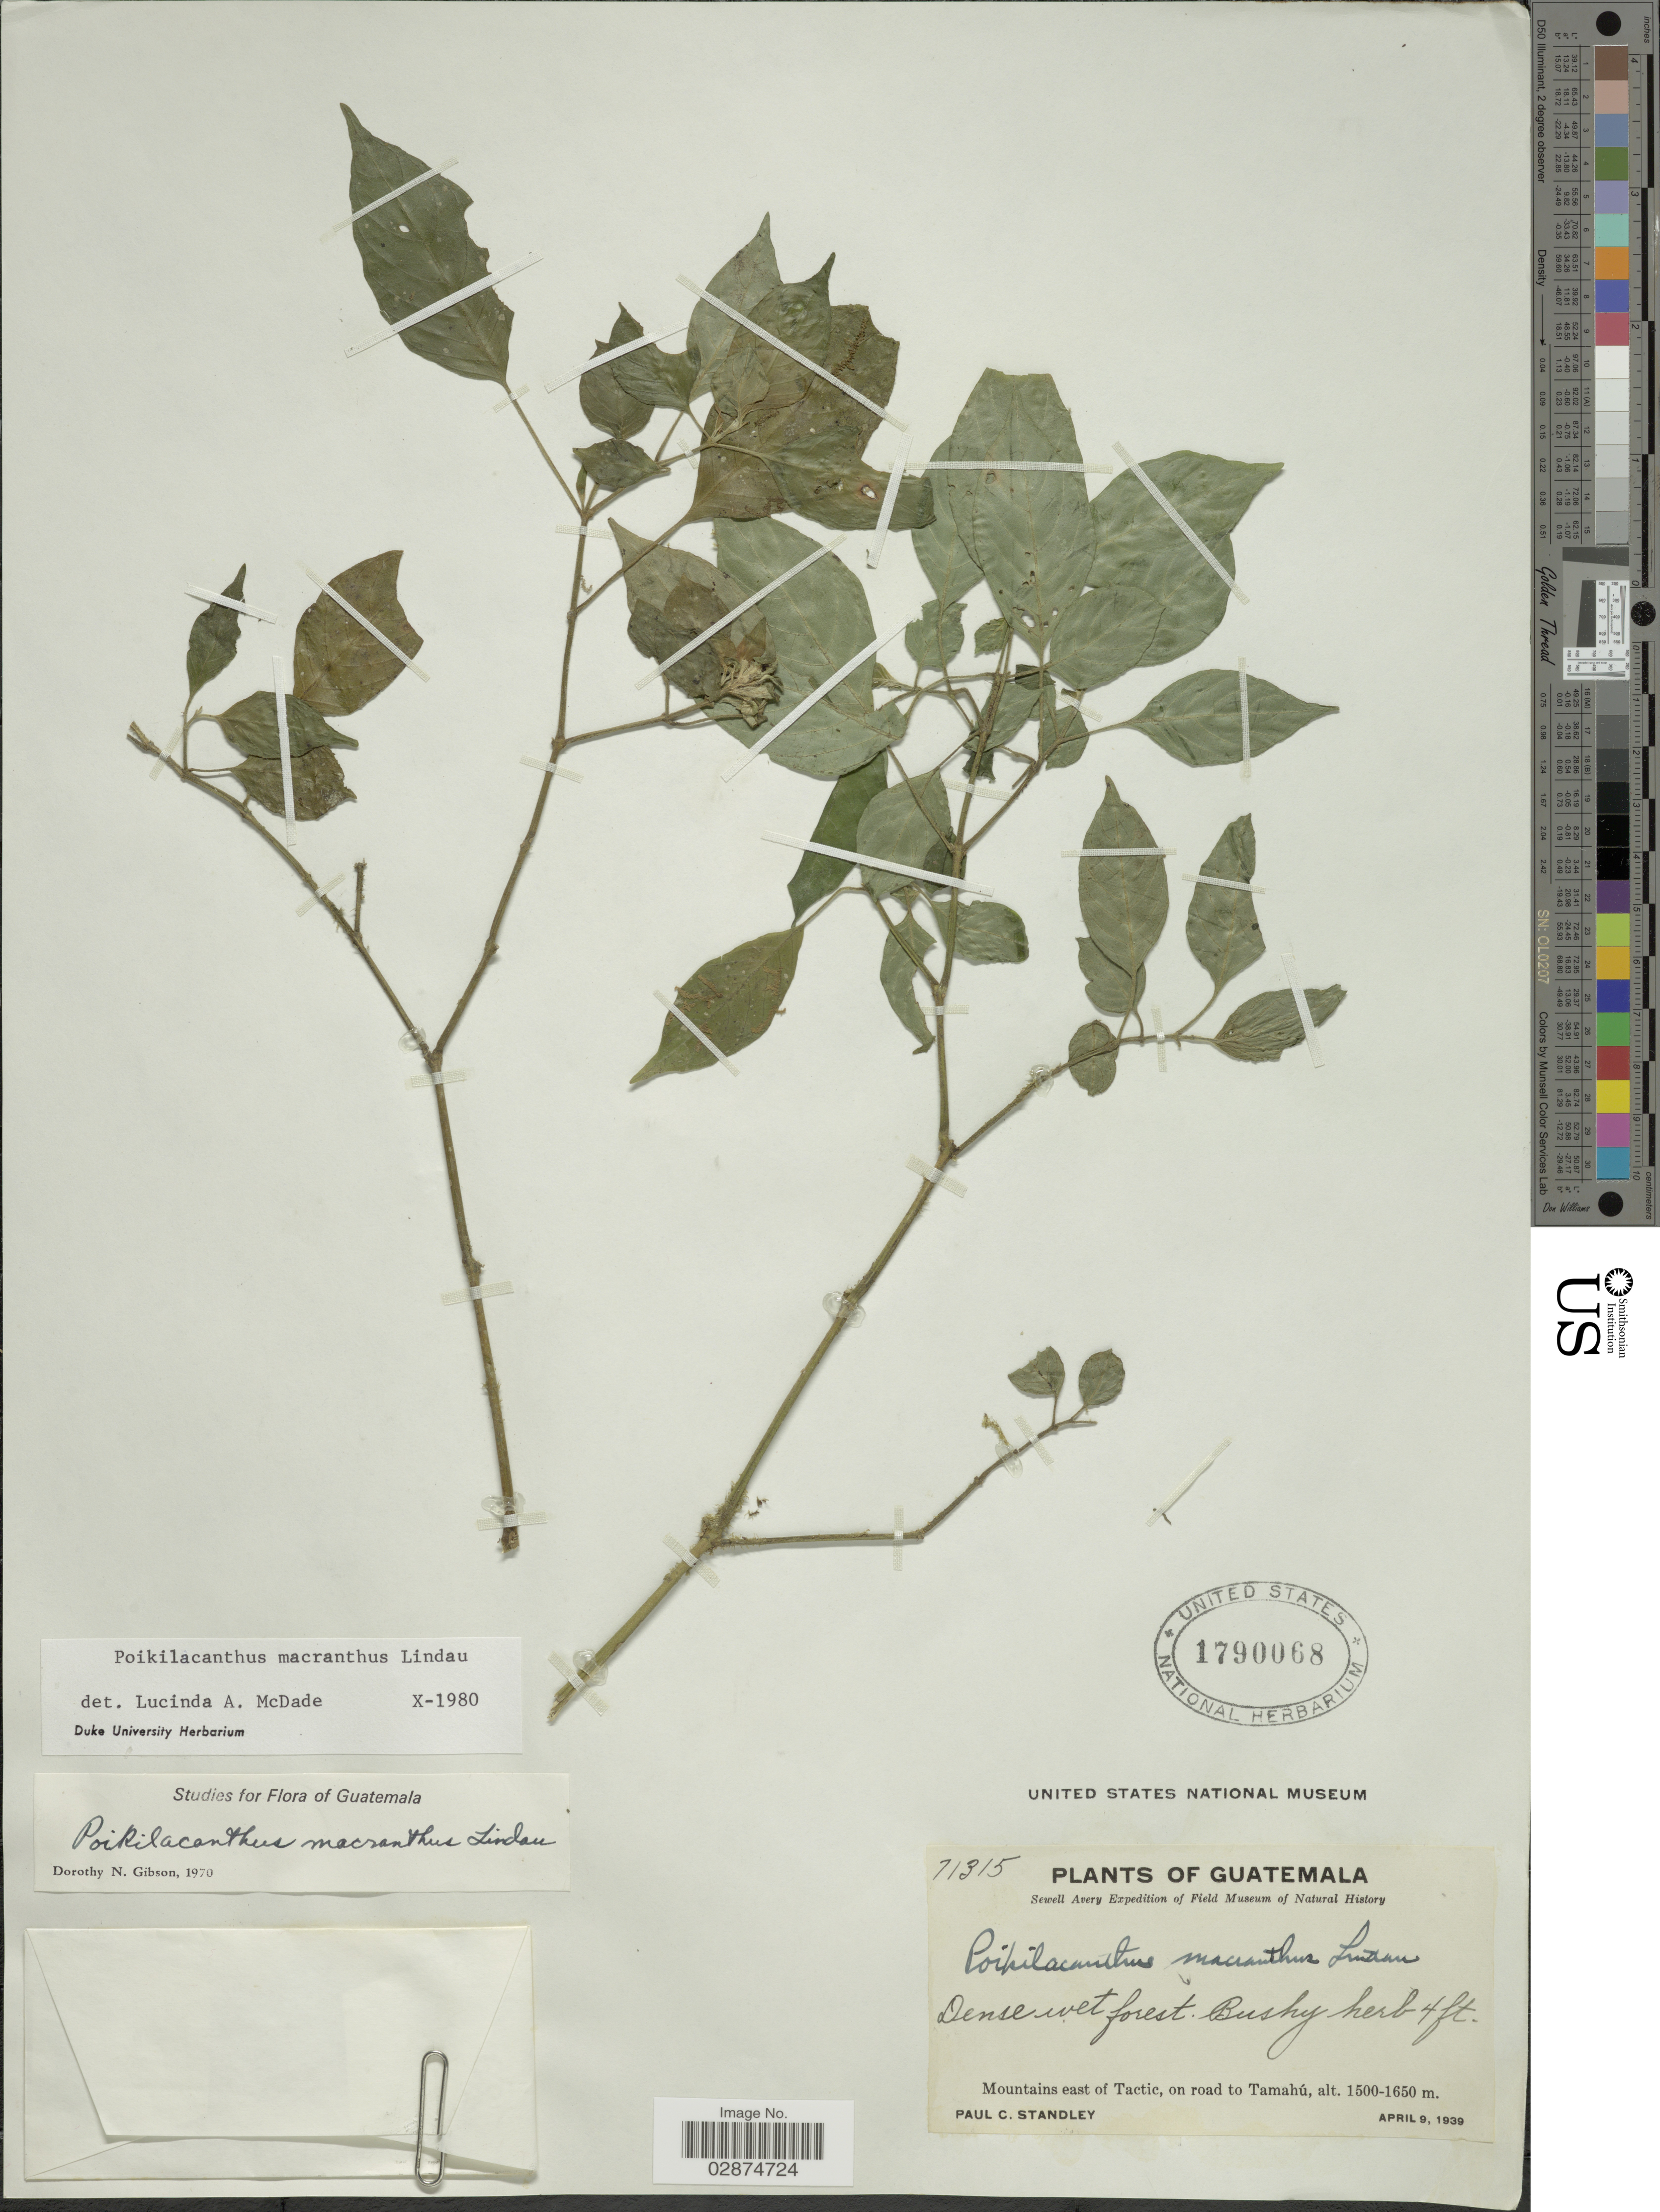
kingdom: Plantae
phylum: Tracheophyta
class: Magnoliopsida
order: Lamiales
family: Acanthaceae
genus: Poikilacanthus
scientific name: Poikilacanthus macranthus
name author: Lindau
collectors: P. C. Standley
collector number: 71315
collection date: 1939-04-09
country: Guatemala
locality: Mountains east of Tactic, on road to Tamahú.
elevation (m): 1500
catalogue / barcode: US 1790068